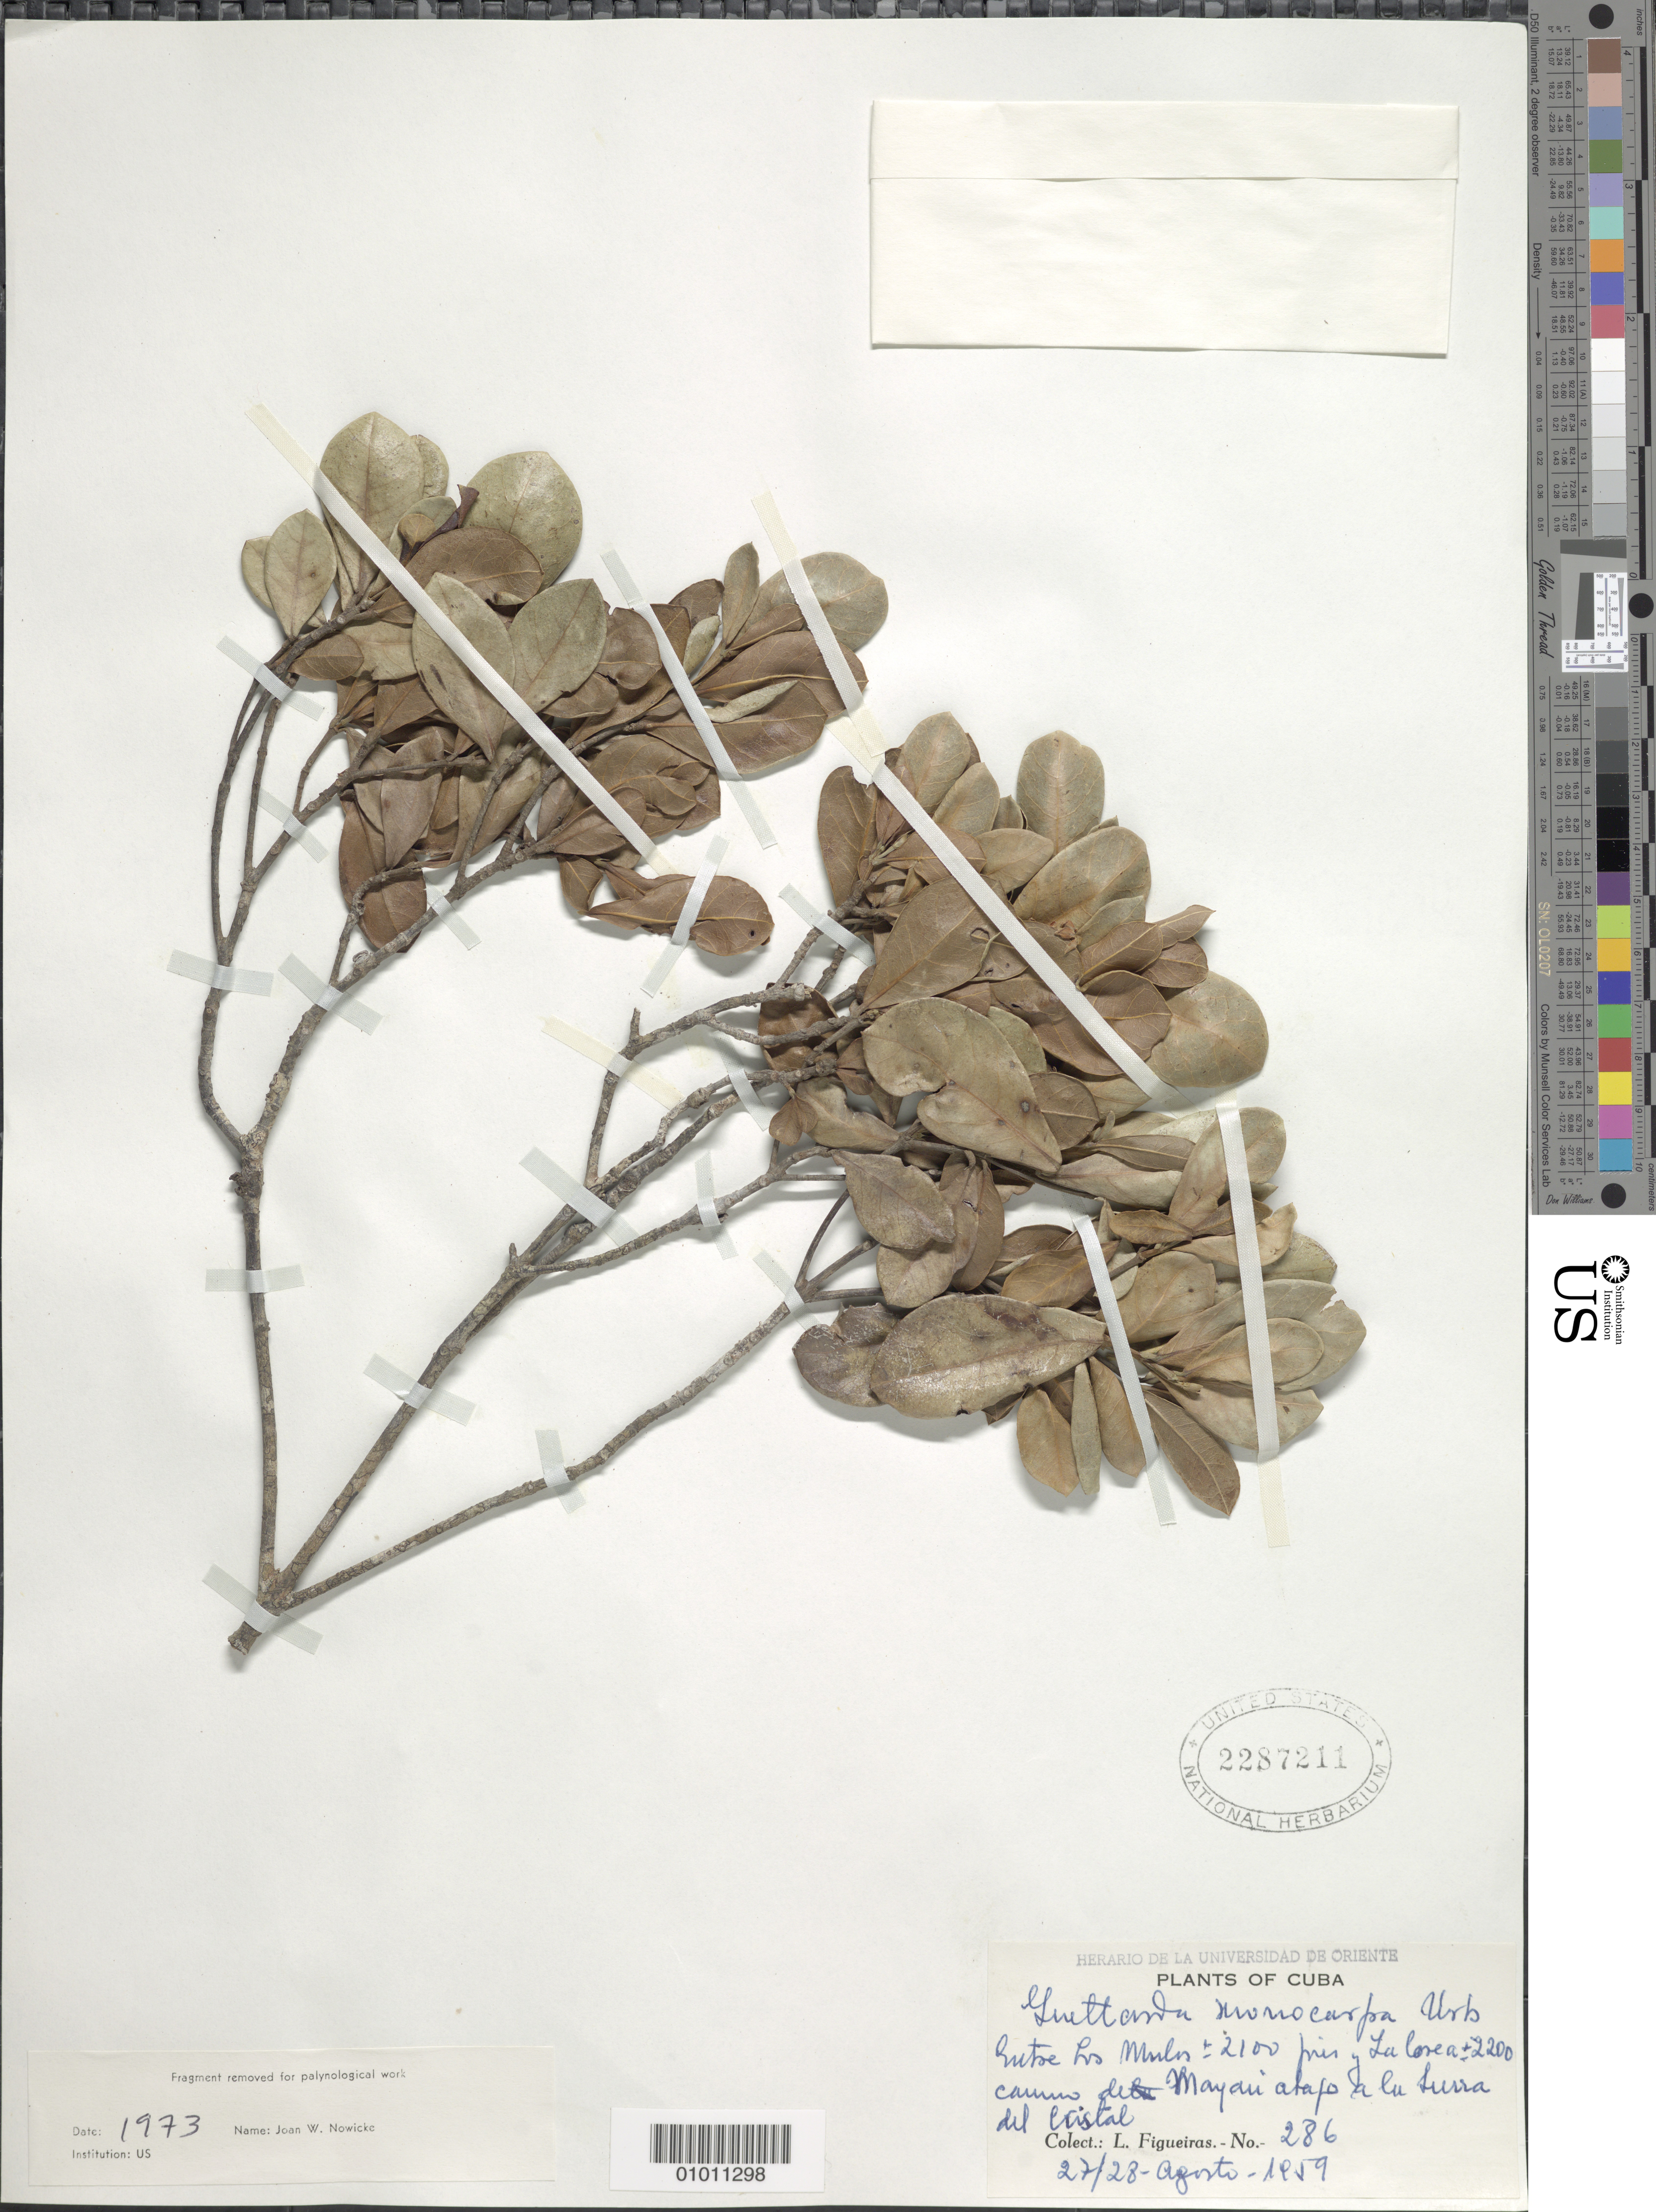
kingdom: Plantae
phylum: Tracheophyta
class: Magnoliopsida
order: Gentianales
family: Rubiaceae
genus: Guettarda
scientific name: Guettarda monocarpa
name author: Urb.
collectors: M. López Figueiras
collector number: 286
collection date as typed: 27 Aug 1959 to 28 Aug 1959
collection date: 1959-08-27/1959-08-28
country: Cuba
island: Cuba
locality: Entre Las Milos y La Corea, camino de Mayari abajo a la Sierra del Cristal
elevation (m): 2100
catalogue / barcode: US 2287211